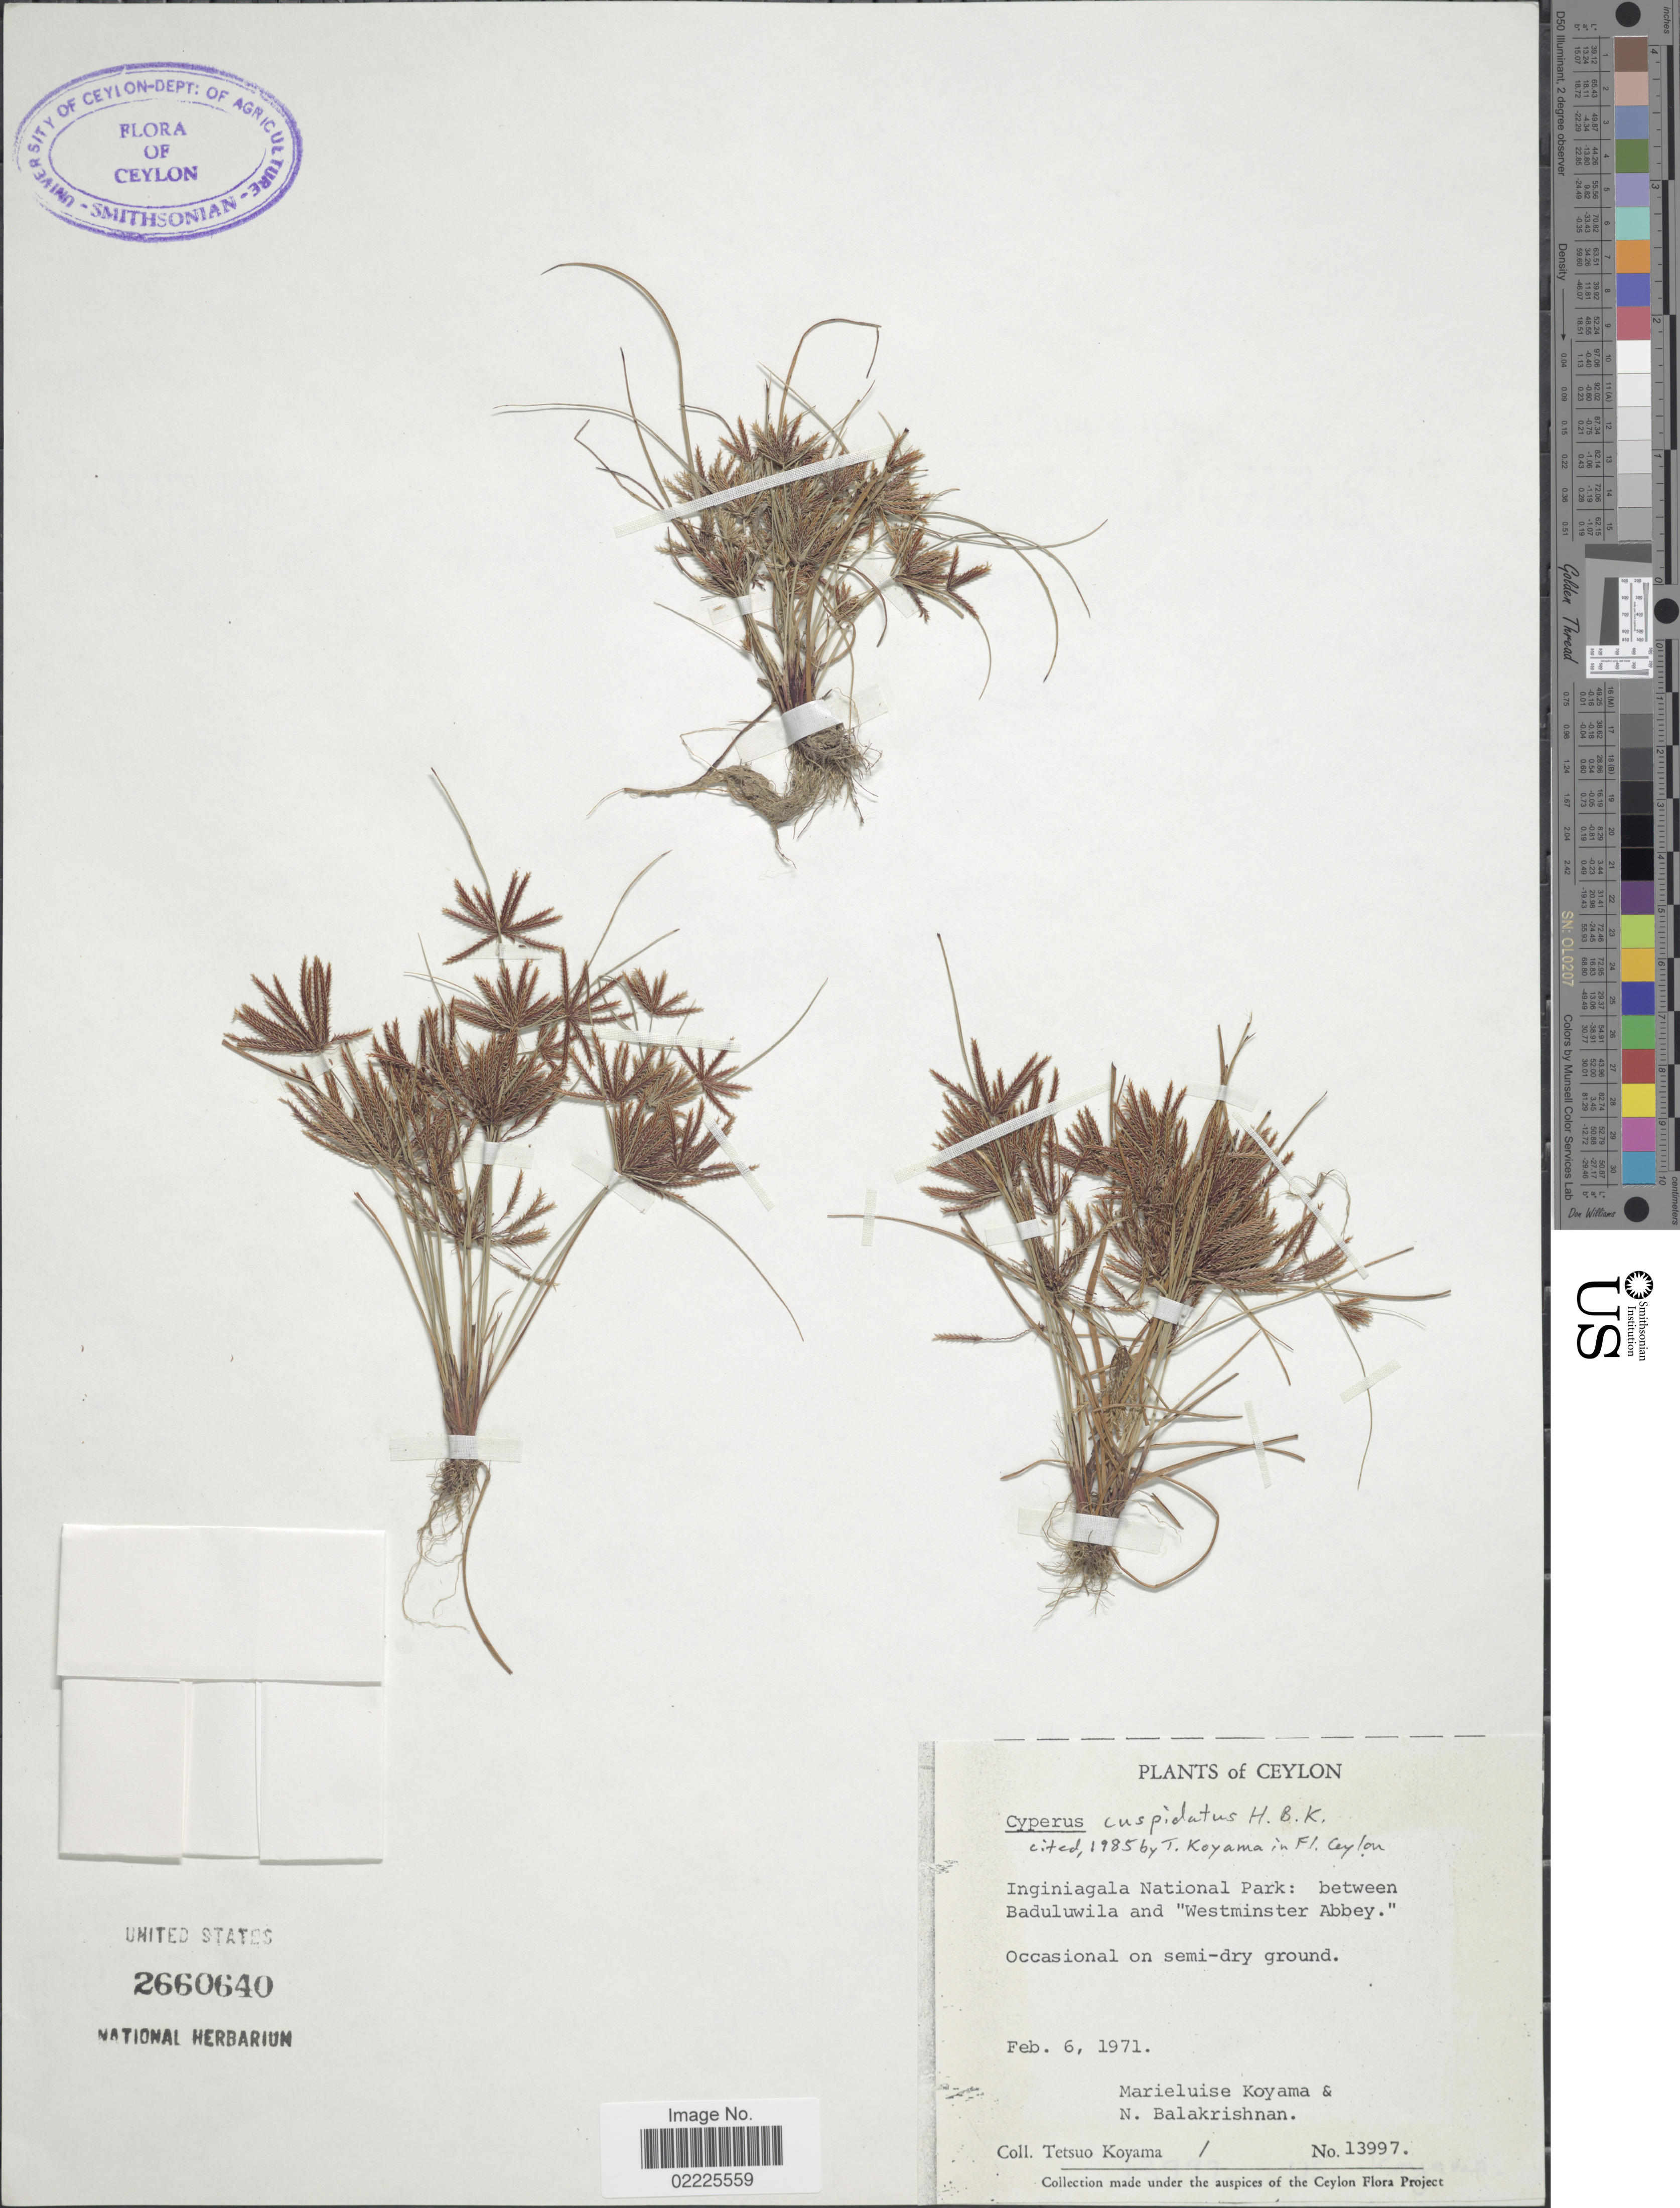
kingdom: Plantae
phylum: Tracheophyta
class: Liliopsida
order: Poales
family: Cyperaceae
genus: Cyperus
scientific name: Cyperus cuspidatus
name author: Kunth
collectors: T. Koyama, M. Koyama & N. Balakrishnan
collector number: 13997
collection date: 1971-02-06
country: Sri Lanka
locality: Ceylon, Inginiagala National Park: between Baduluwila and 'Westminster Abbey'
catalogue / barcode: US 2660640